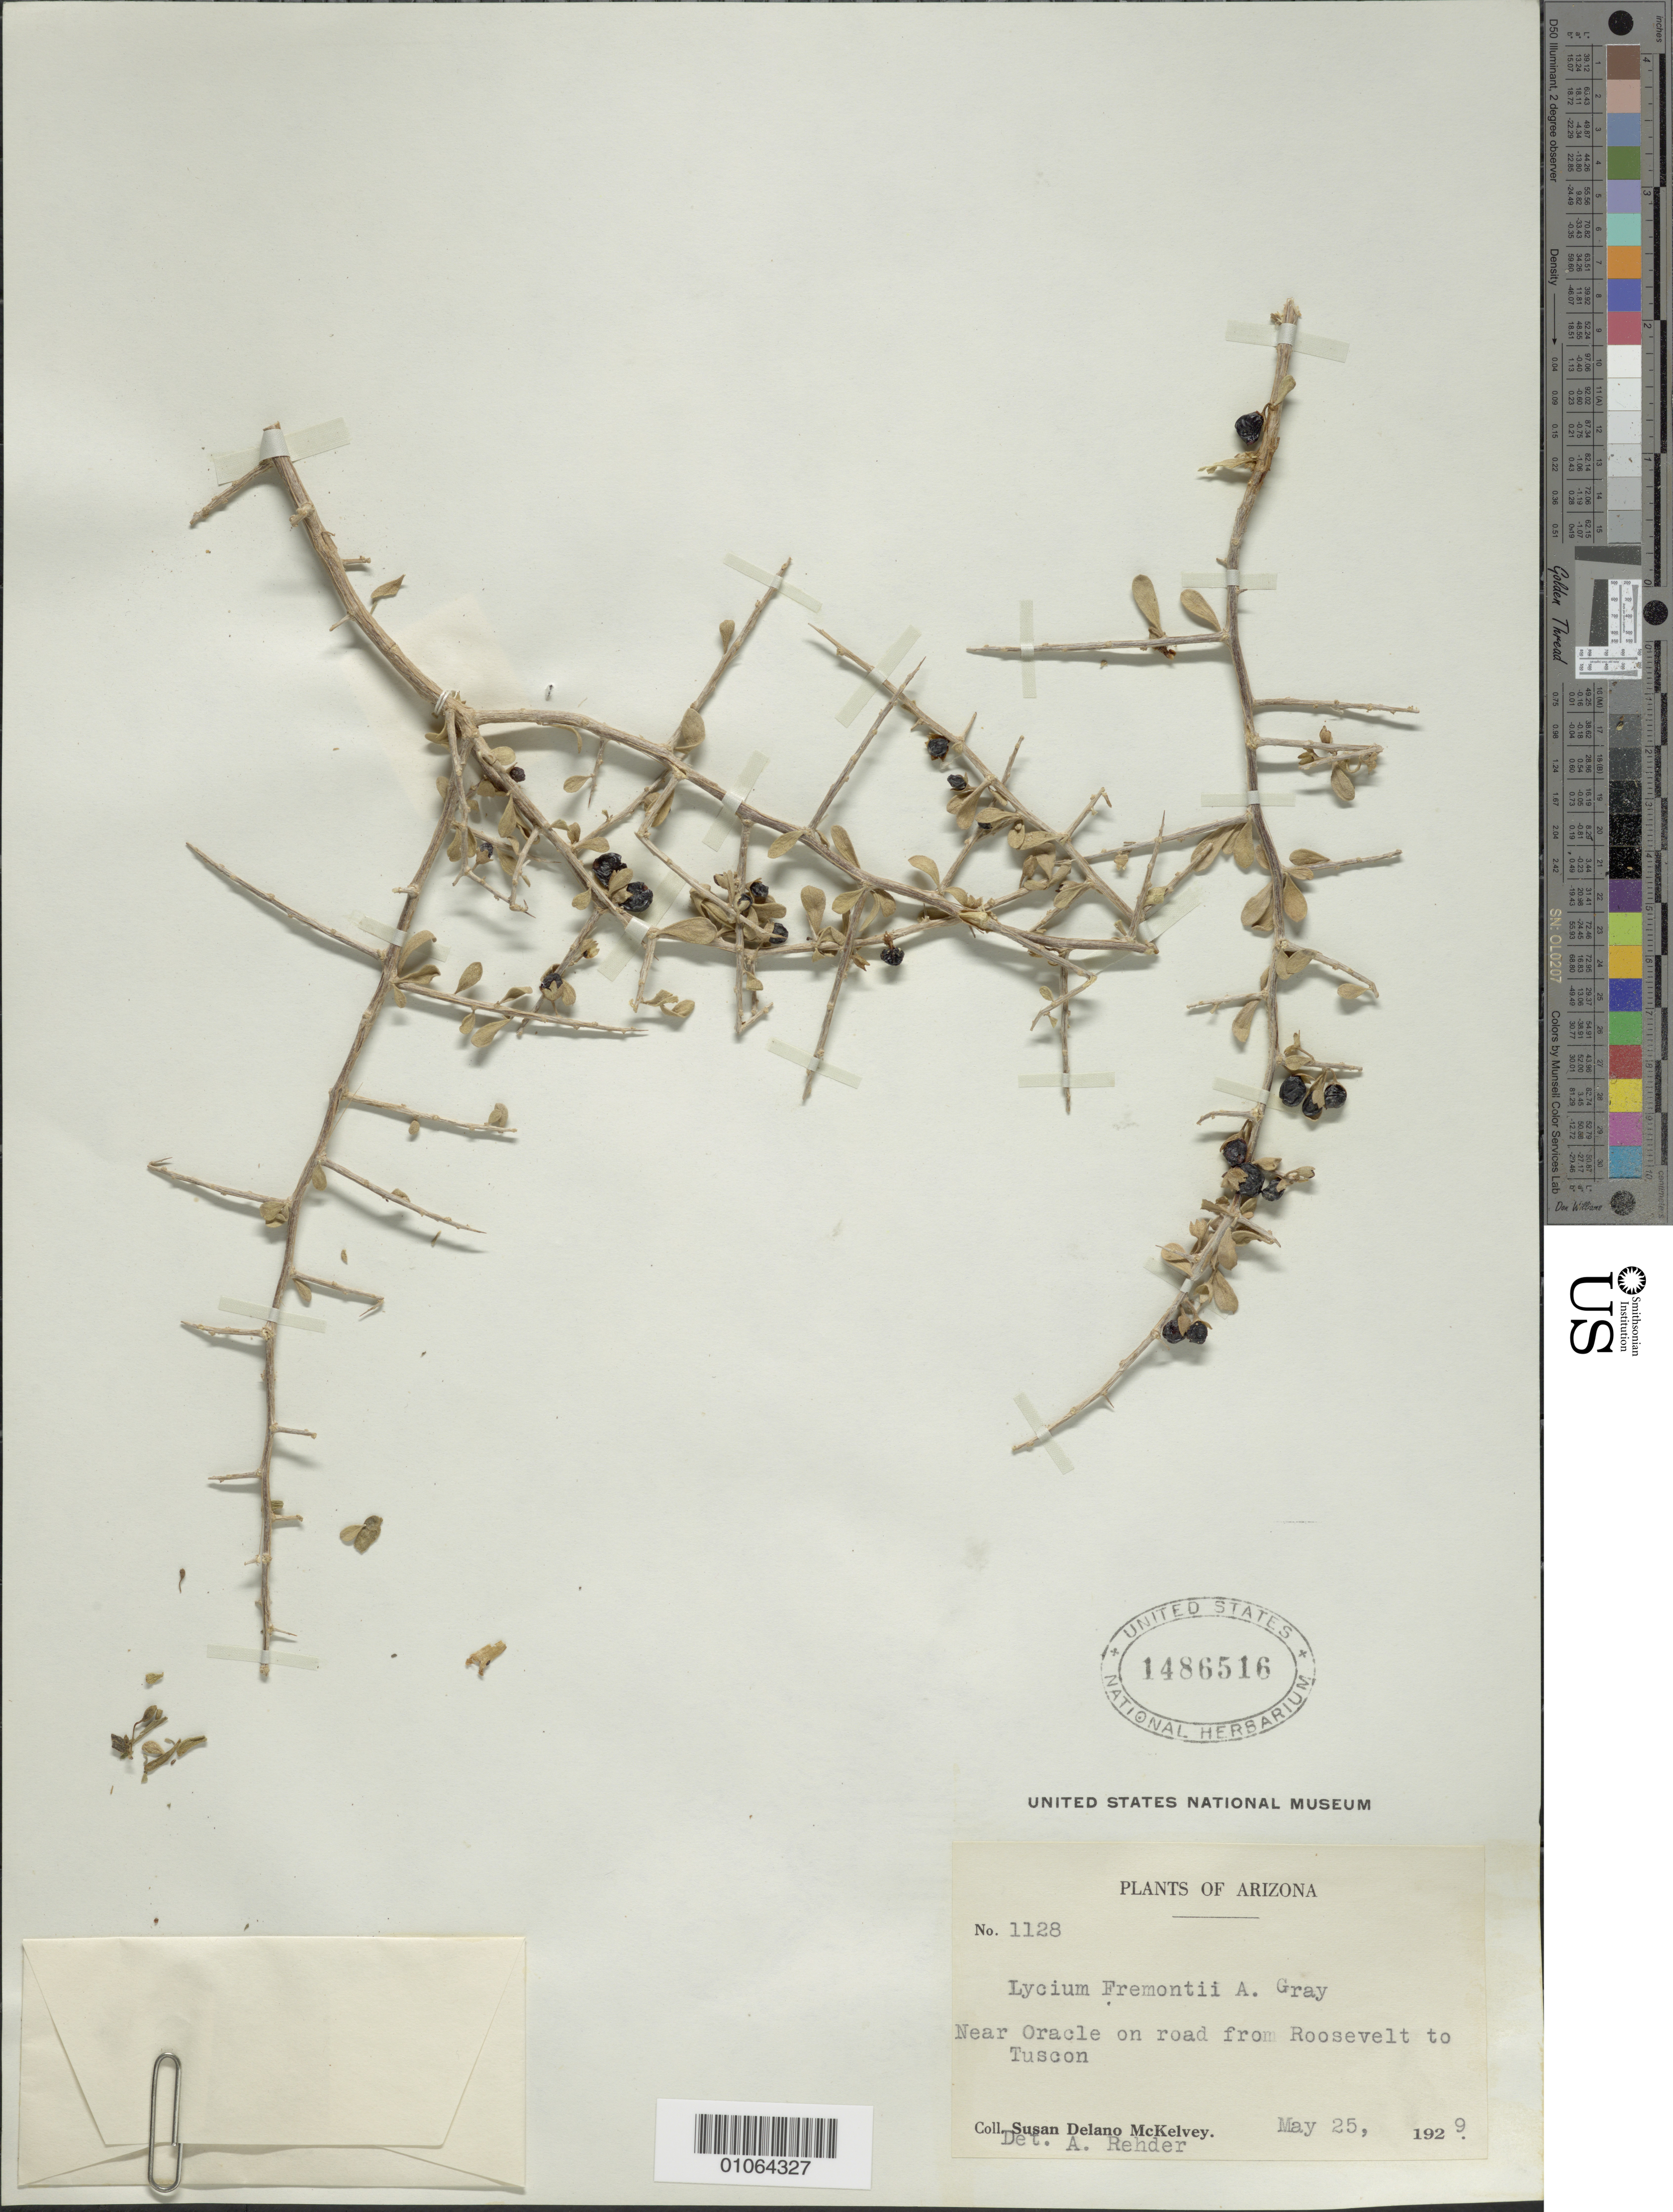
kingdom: Plantae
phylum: Tracheophyta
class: Magnoliopsida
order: Solanales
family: Solanaceae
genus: Lycium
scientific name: Lycium fremontii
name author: A. Gray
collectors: S. A. McKelvey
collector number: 1128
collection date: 1929-05-25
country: United States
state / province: Arizona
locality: Near Oracle on road from Roosevelt to Tucson.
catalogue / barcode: US 1486516